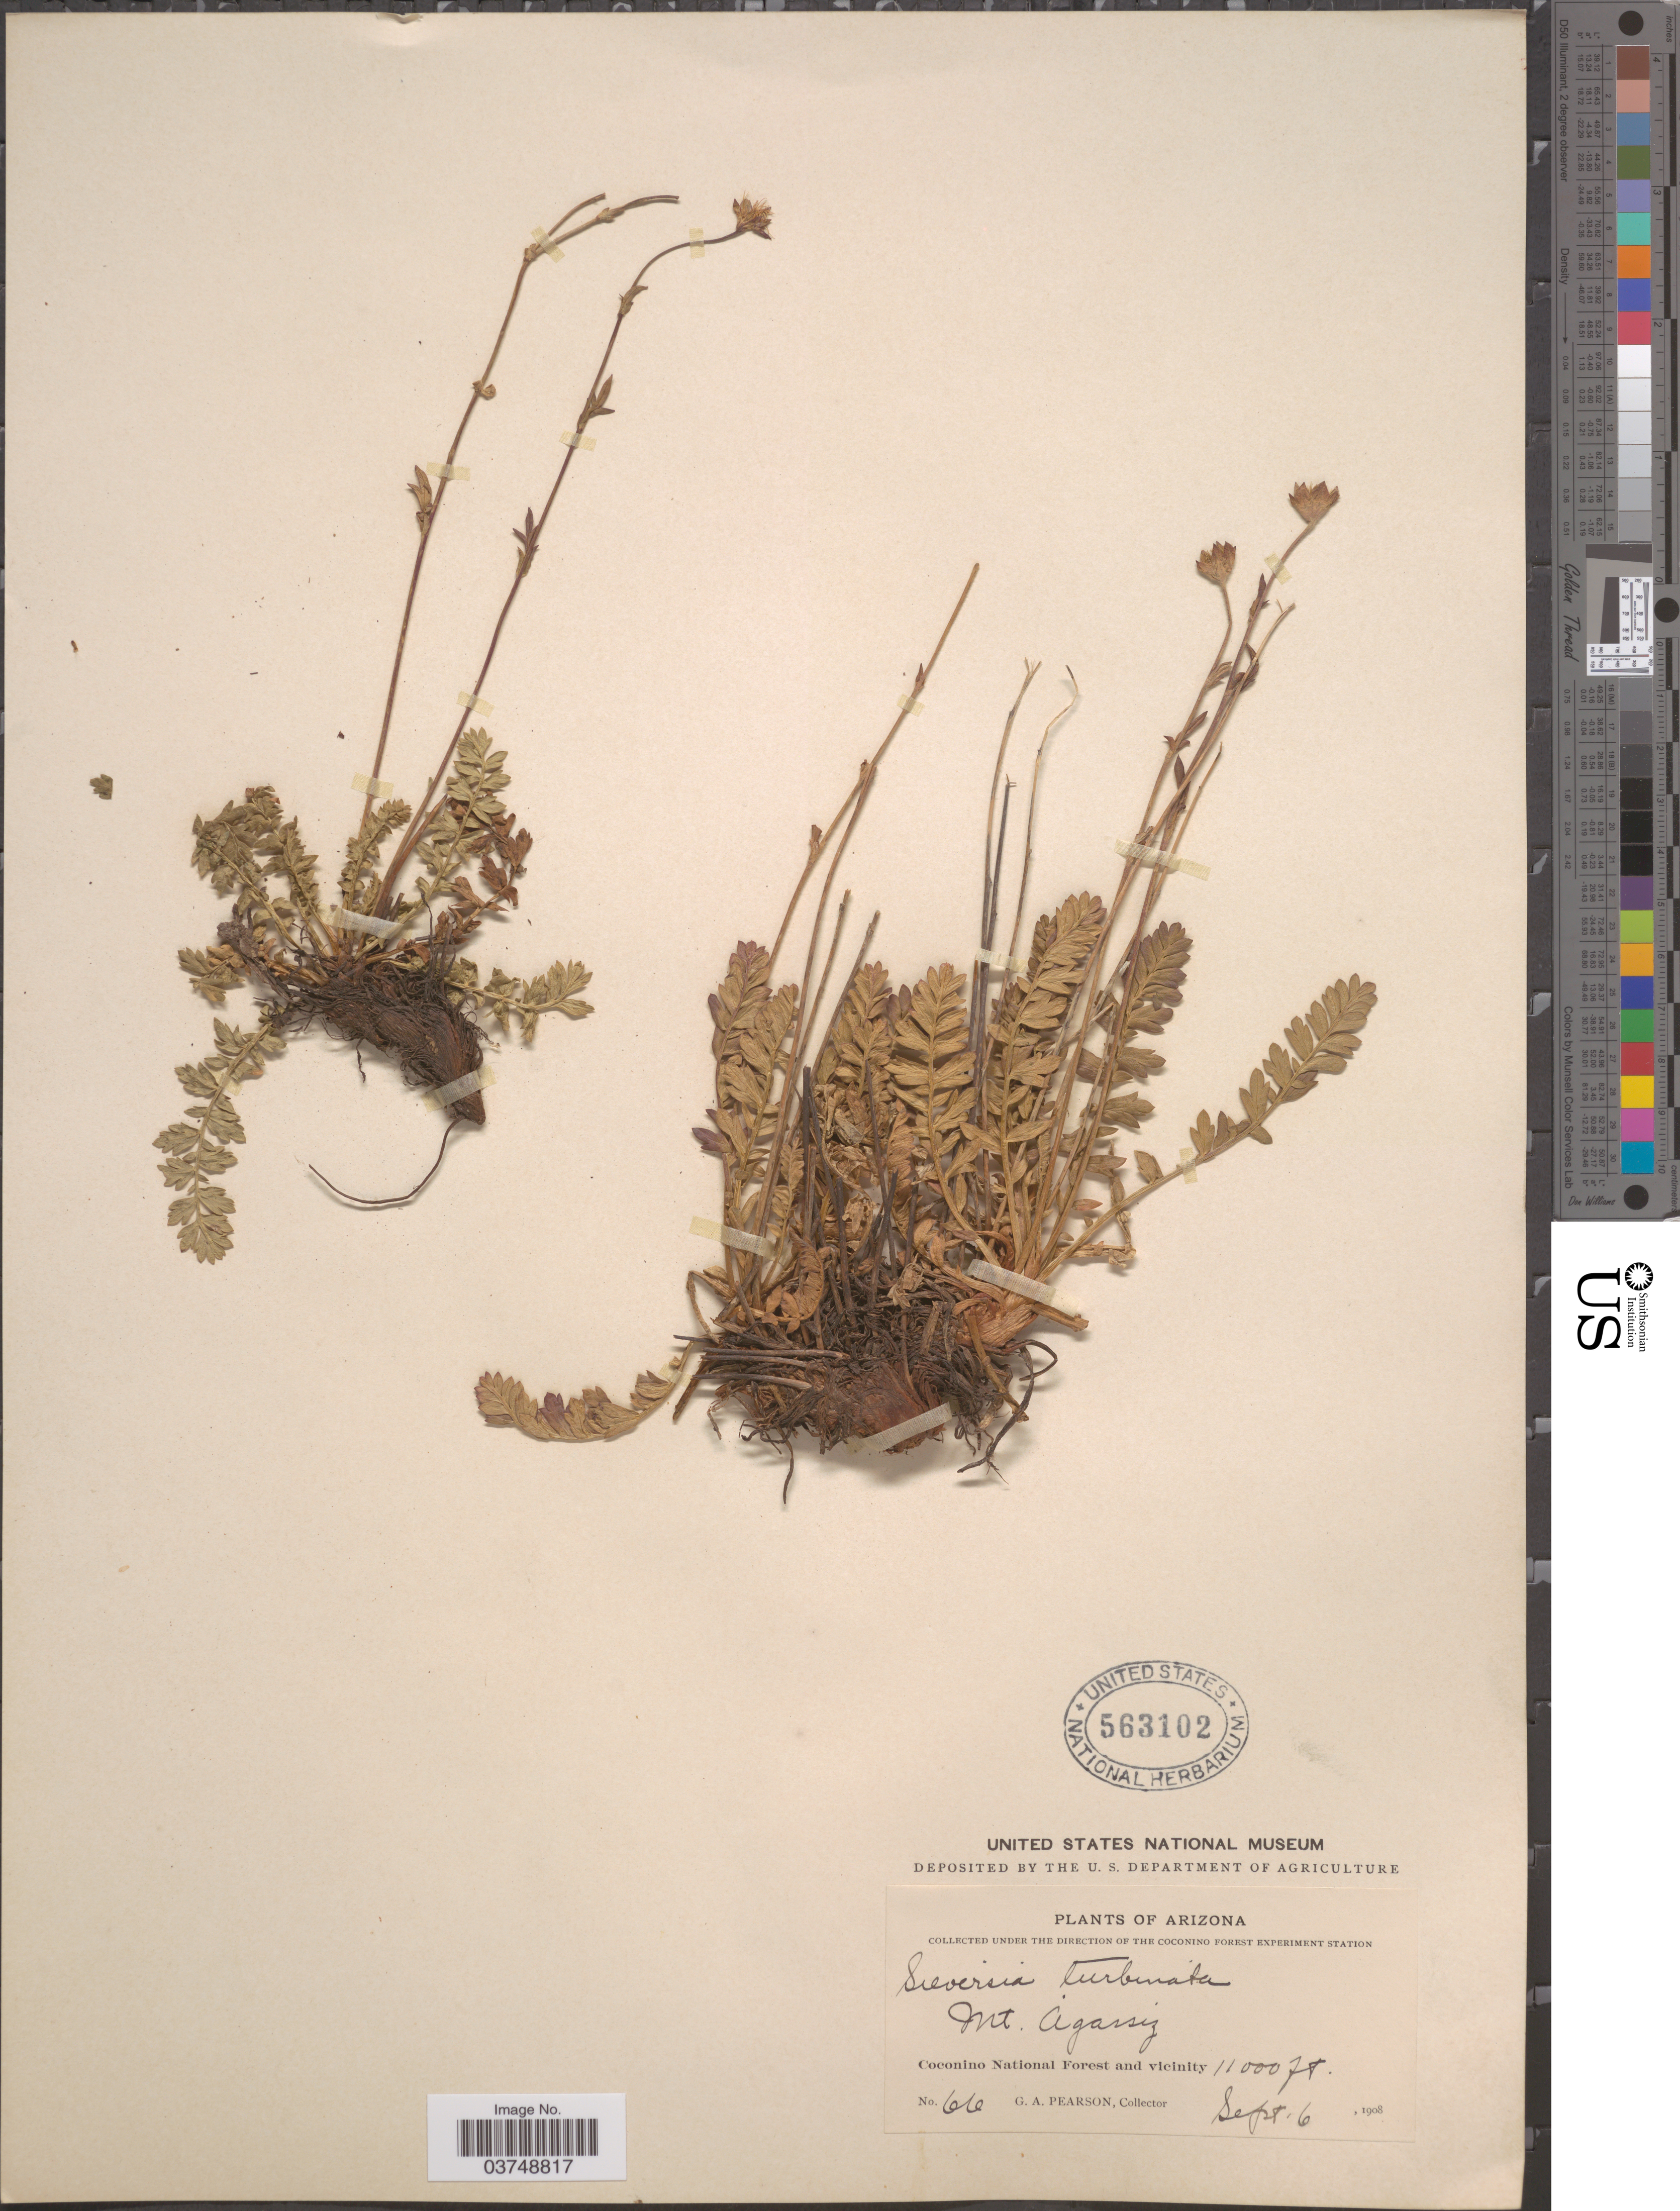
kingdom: Plantae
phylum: Tracheophyta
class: Magnoliopsida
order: Rosales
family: Rosaceae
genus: Geum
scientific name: Geum rossii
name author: (R. Br.) Ser.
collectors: G. Pearson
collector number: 66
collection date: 1908-09-06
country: United States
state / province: Arizona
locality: Mt. Agassy. Coconino National Forest and vicinity.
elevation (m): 3353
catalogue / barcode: US 563102